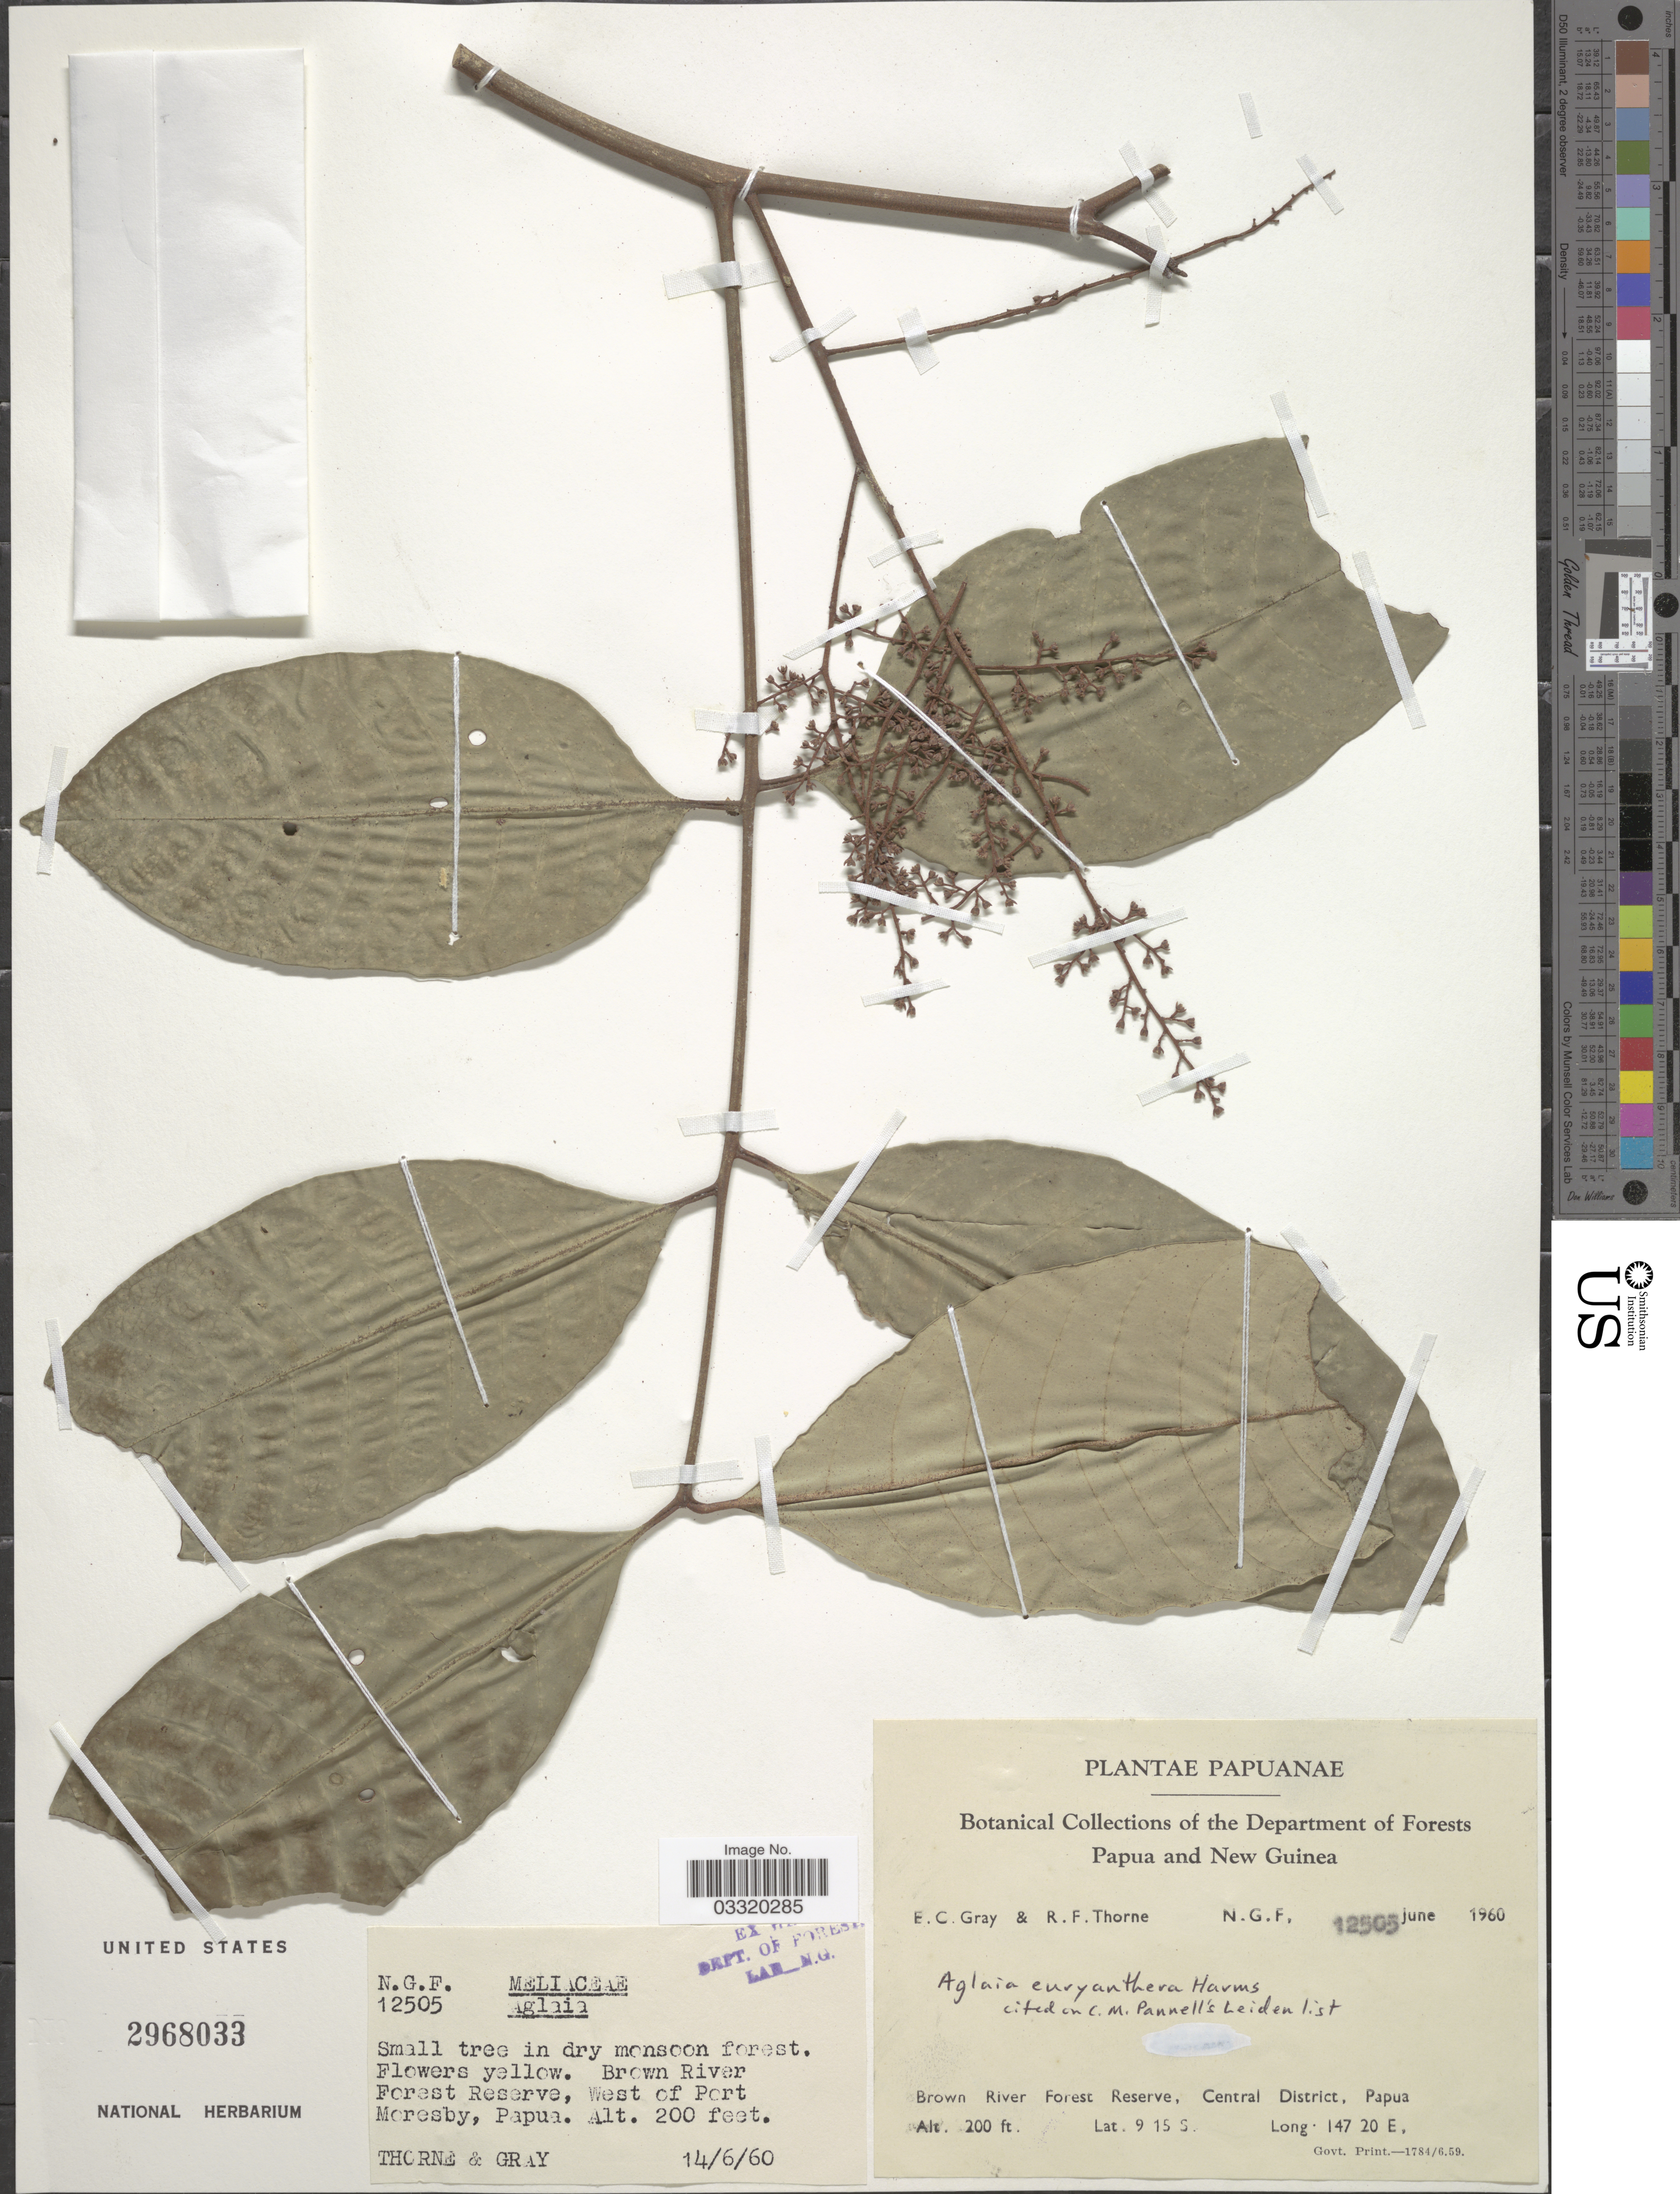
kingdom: Plantae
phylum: Tracheophyta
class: Magnoliopsida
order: Sapindales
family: Meliaceae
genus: Aglaia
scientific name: Aglaia euryanthera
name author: Harms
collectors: E. C. G. Gray & R. Thorne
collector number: N.G.F.12505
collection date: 1960-06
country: Papua New Guinea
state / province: Central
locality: Papuanae. Brown River Forest Reserve, Central District, Papua. West of Port Moresby.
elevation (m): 61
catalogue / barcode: US 2968033